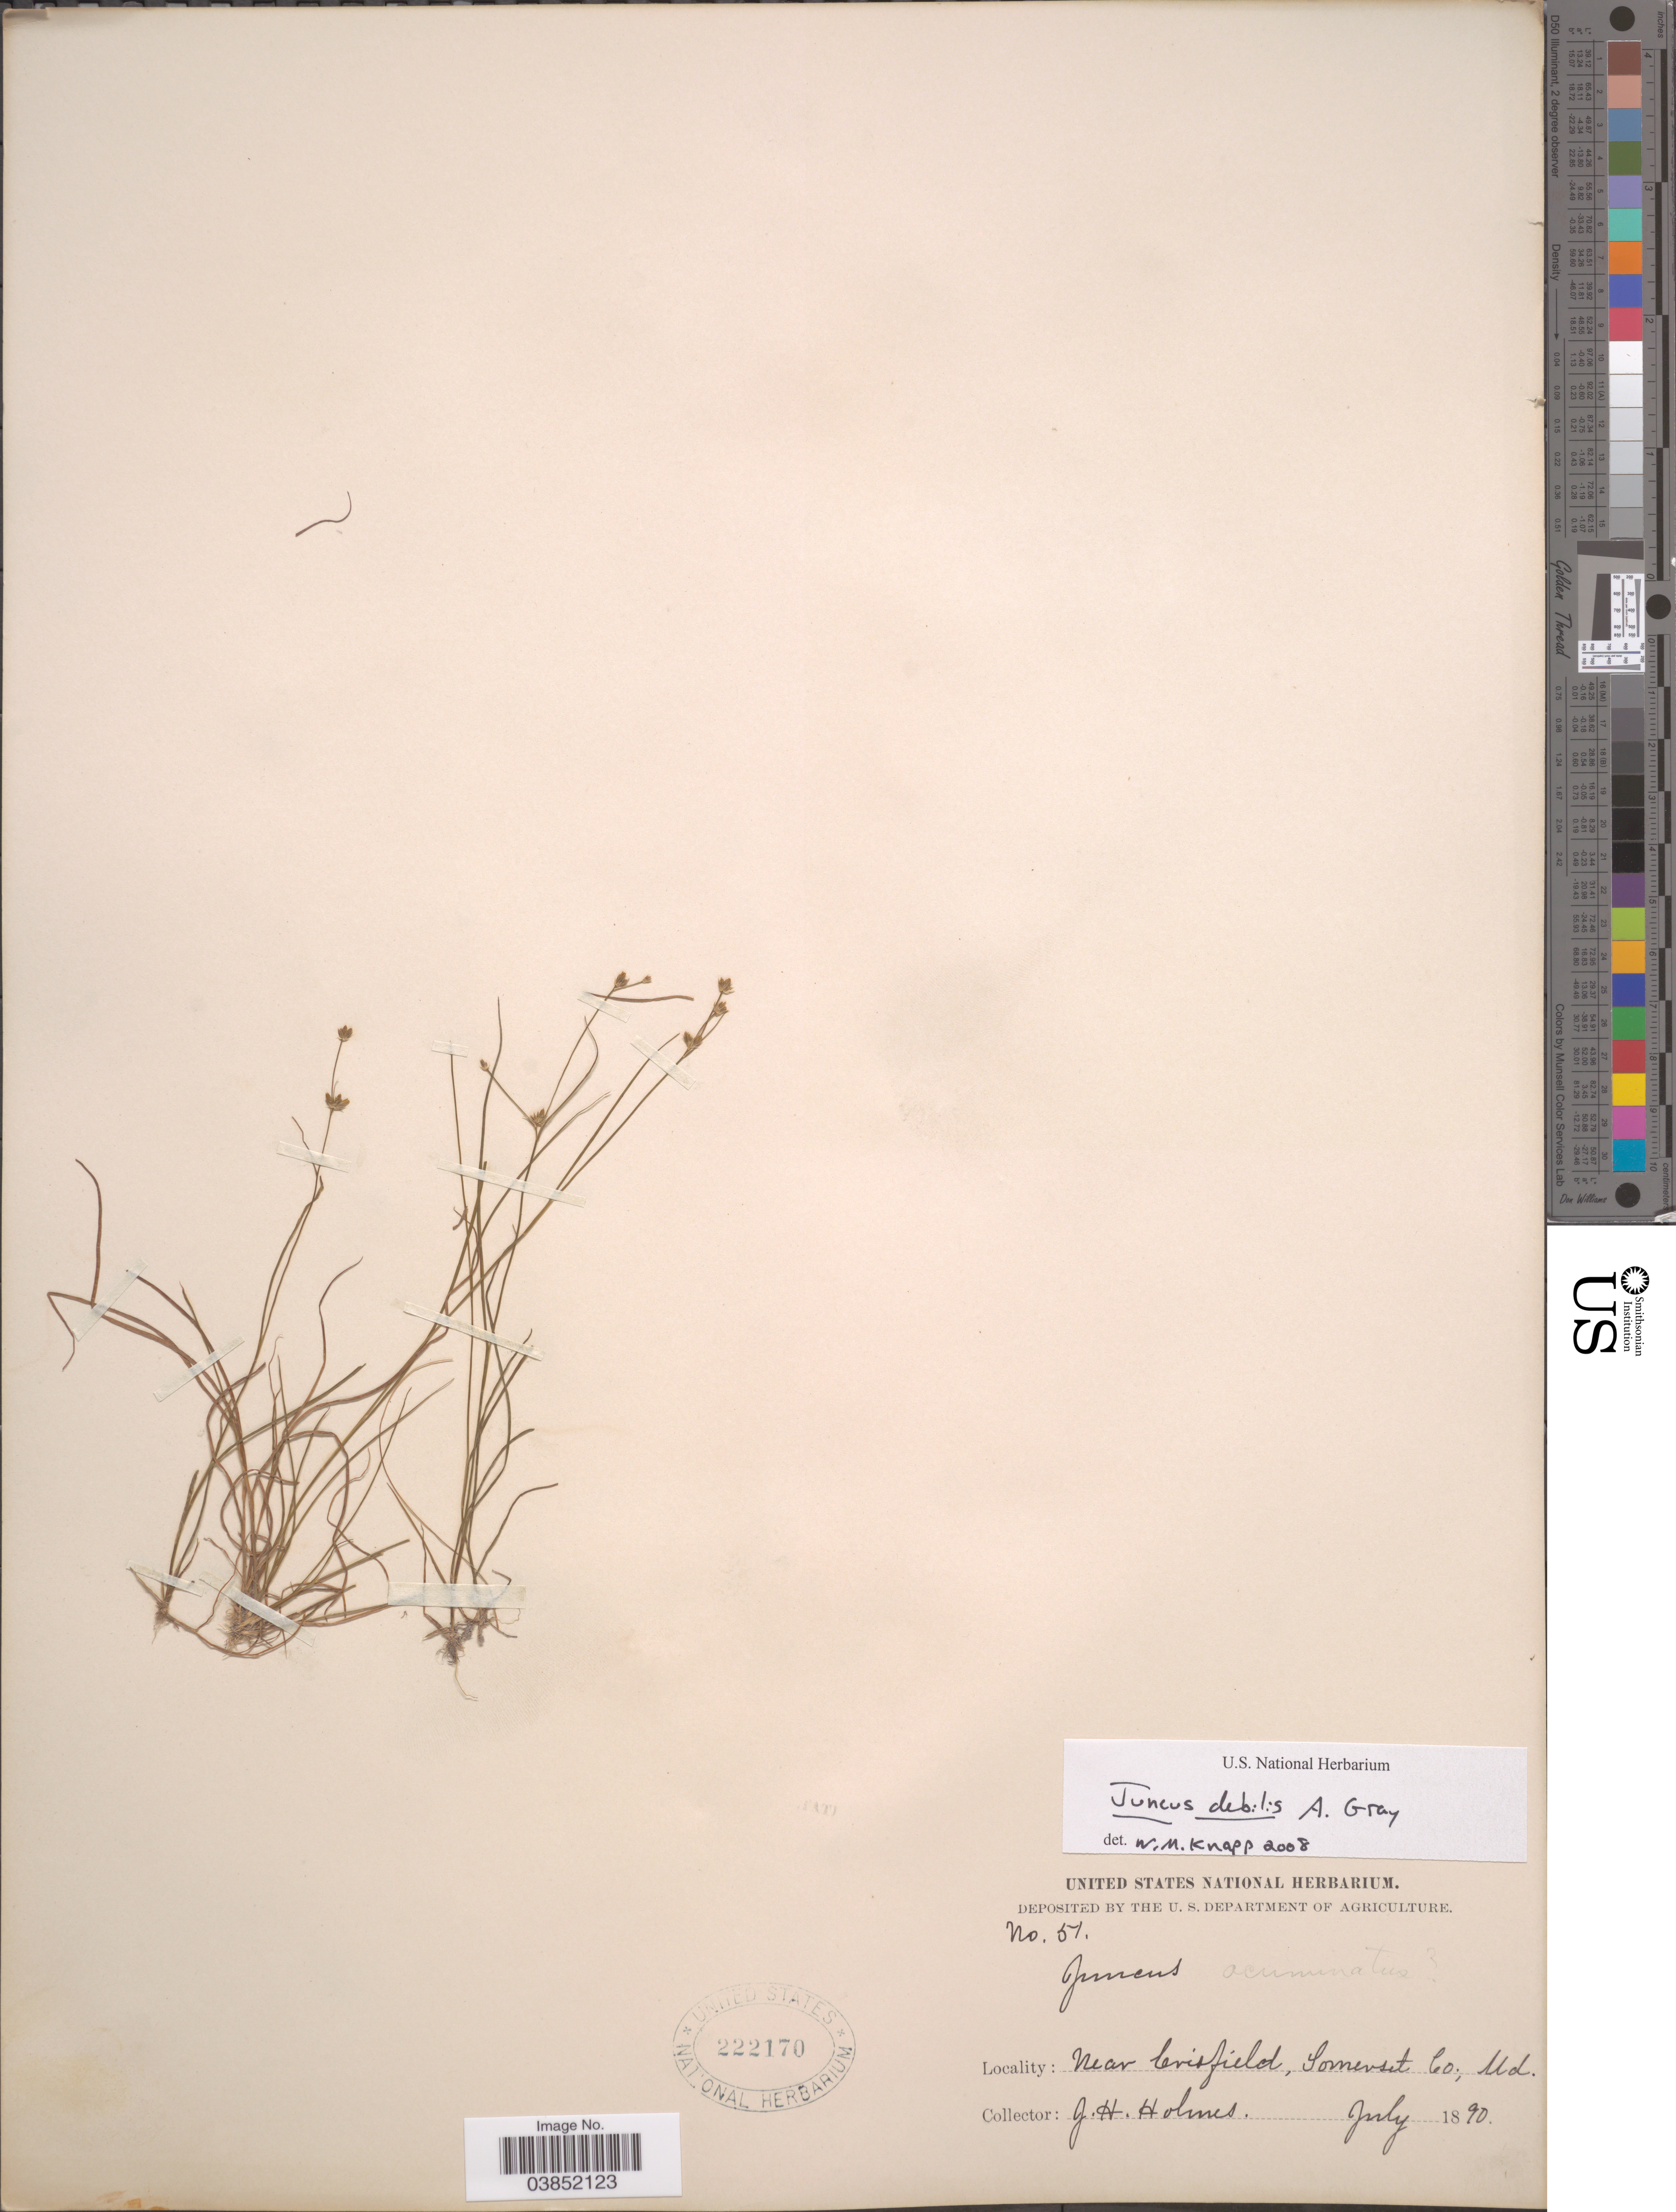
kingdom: Plantae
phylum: Tracheophyta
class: Liliopsida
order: Poales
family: Juncaceae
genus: Juncus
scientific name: Juncus debilis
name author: A. Gray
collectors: J. Holmes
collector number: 51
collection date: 1890-07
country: United States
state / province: Maryland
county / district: Somerset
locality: Near Crisfield, Somerset Co.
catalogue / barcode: US 222170